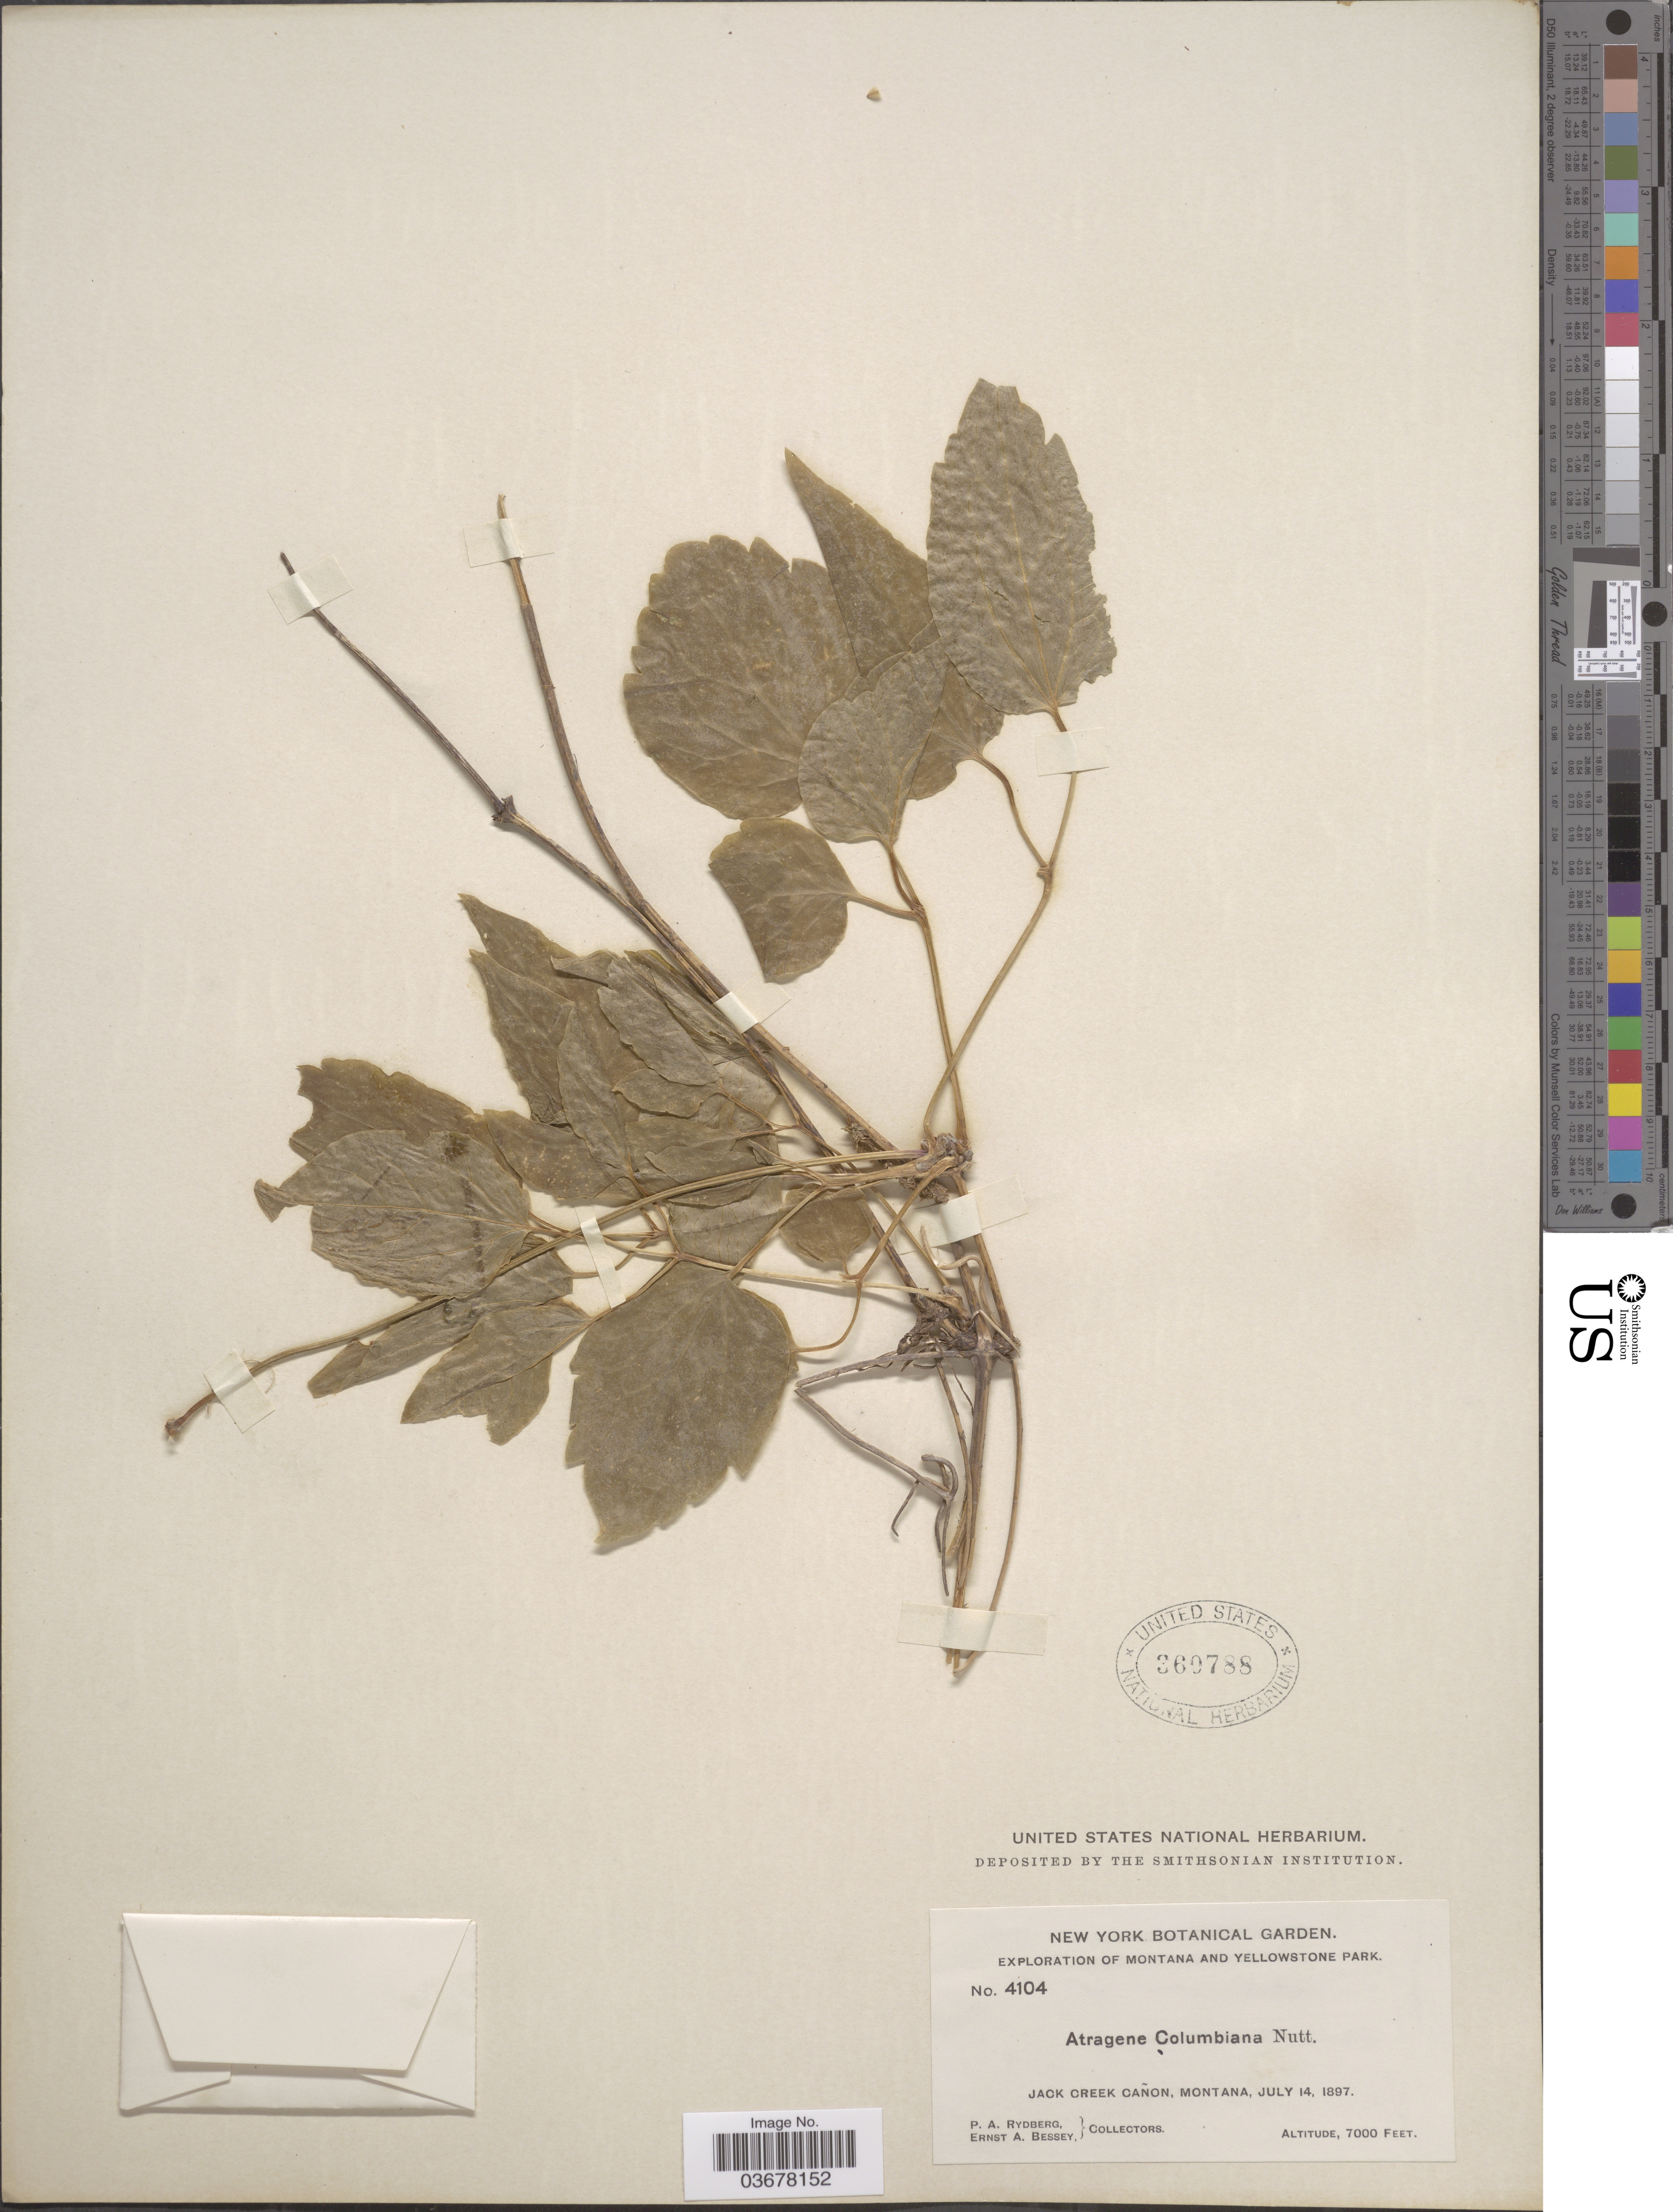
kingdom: Plantae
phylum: Tracheophyta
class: Magnoliopsida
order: Ranunculales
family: Ranunculaceae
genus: Clematis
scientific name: Clematis occidentalis var. grosseserrata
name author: (Rydb.) J.S. Pringle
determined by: Strong, M. T., (US), Smithsonian Institution - National Museum of Natural History (UNITED STATES)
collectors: P. A. Rydberg & E. A. Bessey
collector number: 4104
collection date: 1897-07-14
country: United States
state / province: Montana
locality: Jack Creek Cañon.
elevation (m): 2134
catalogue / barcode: US 360788